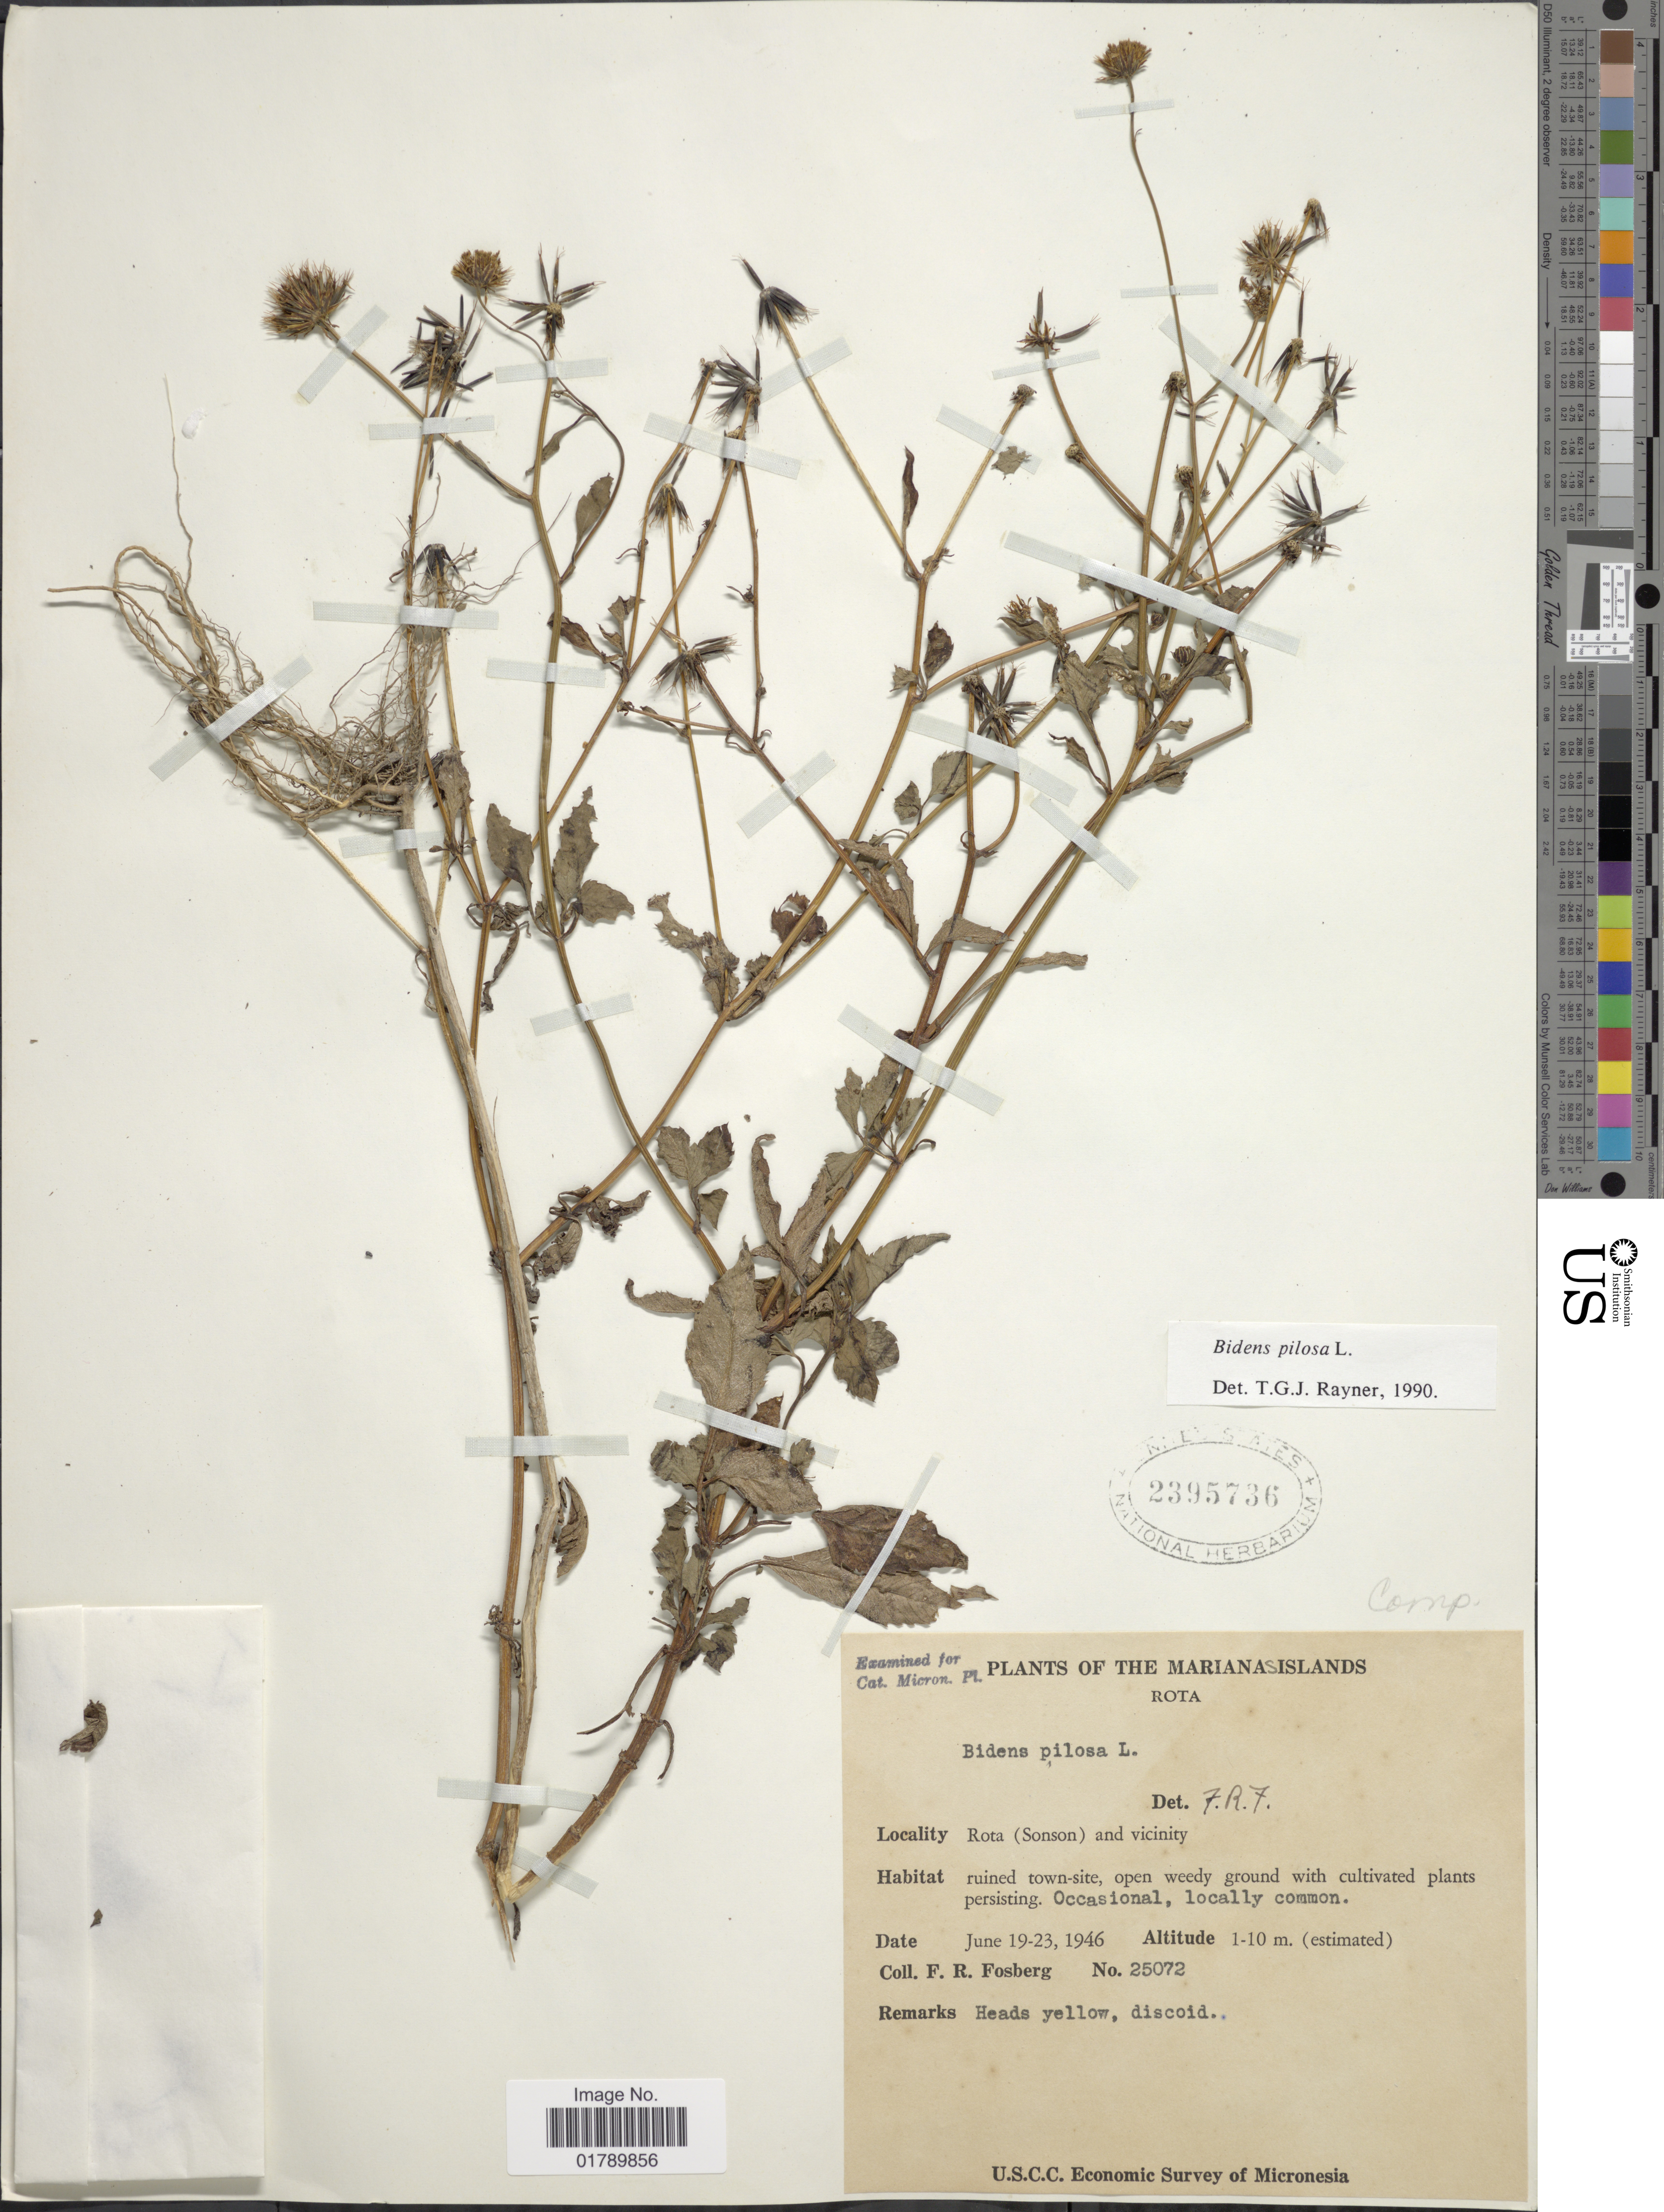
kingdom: Plantae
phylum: Tracheophyta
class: Magnoliopsida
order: Asterales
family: Asteraceae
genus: Bidens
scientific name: Bidens pilosa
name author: L.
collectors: F. R. Fosberg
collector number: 25072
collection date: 1946-06-19/1946-06-23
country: Northern Mariana Islands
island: Rota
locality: Rota. (Sonson) and vicinity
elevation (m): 1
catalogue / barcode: US 2395736